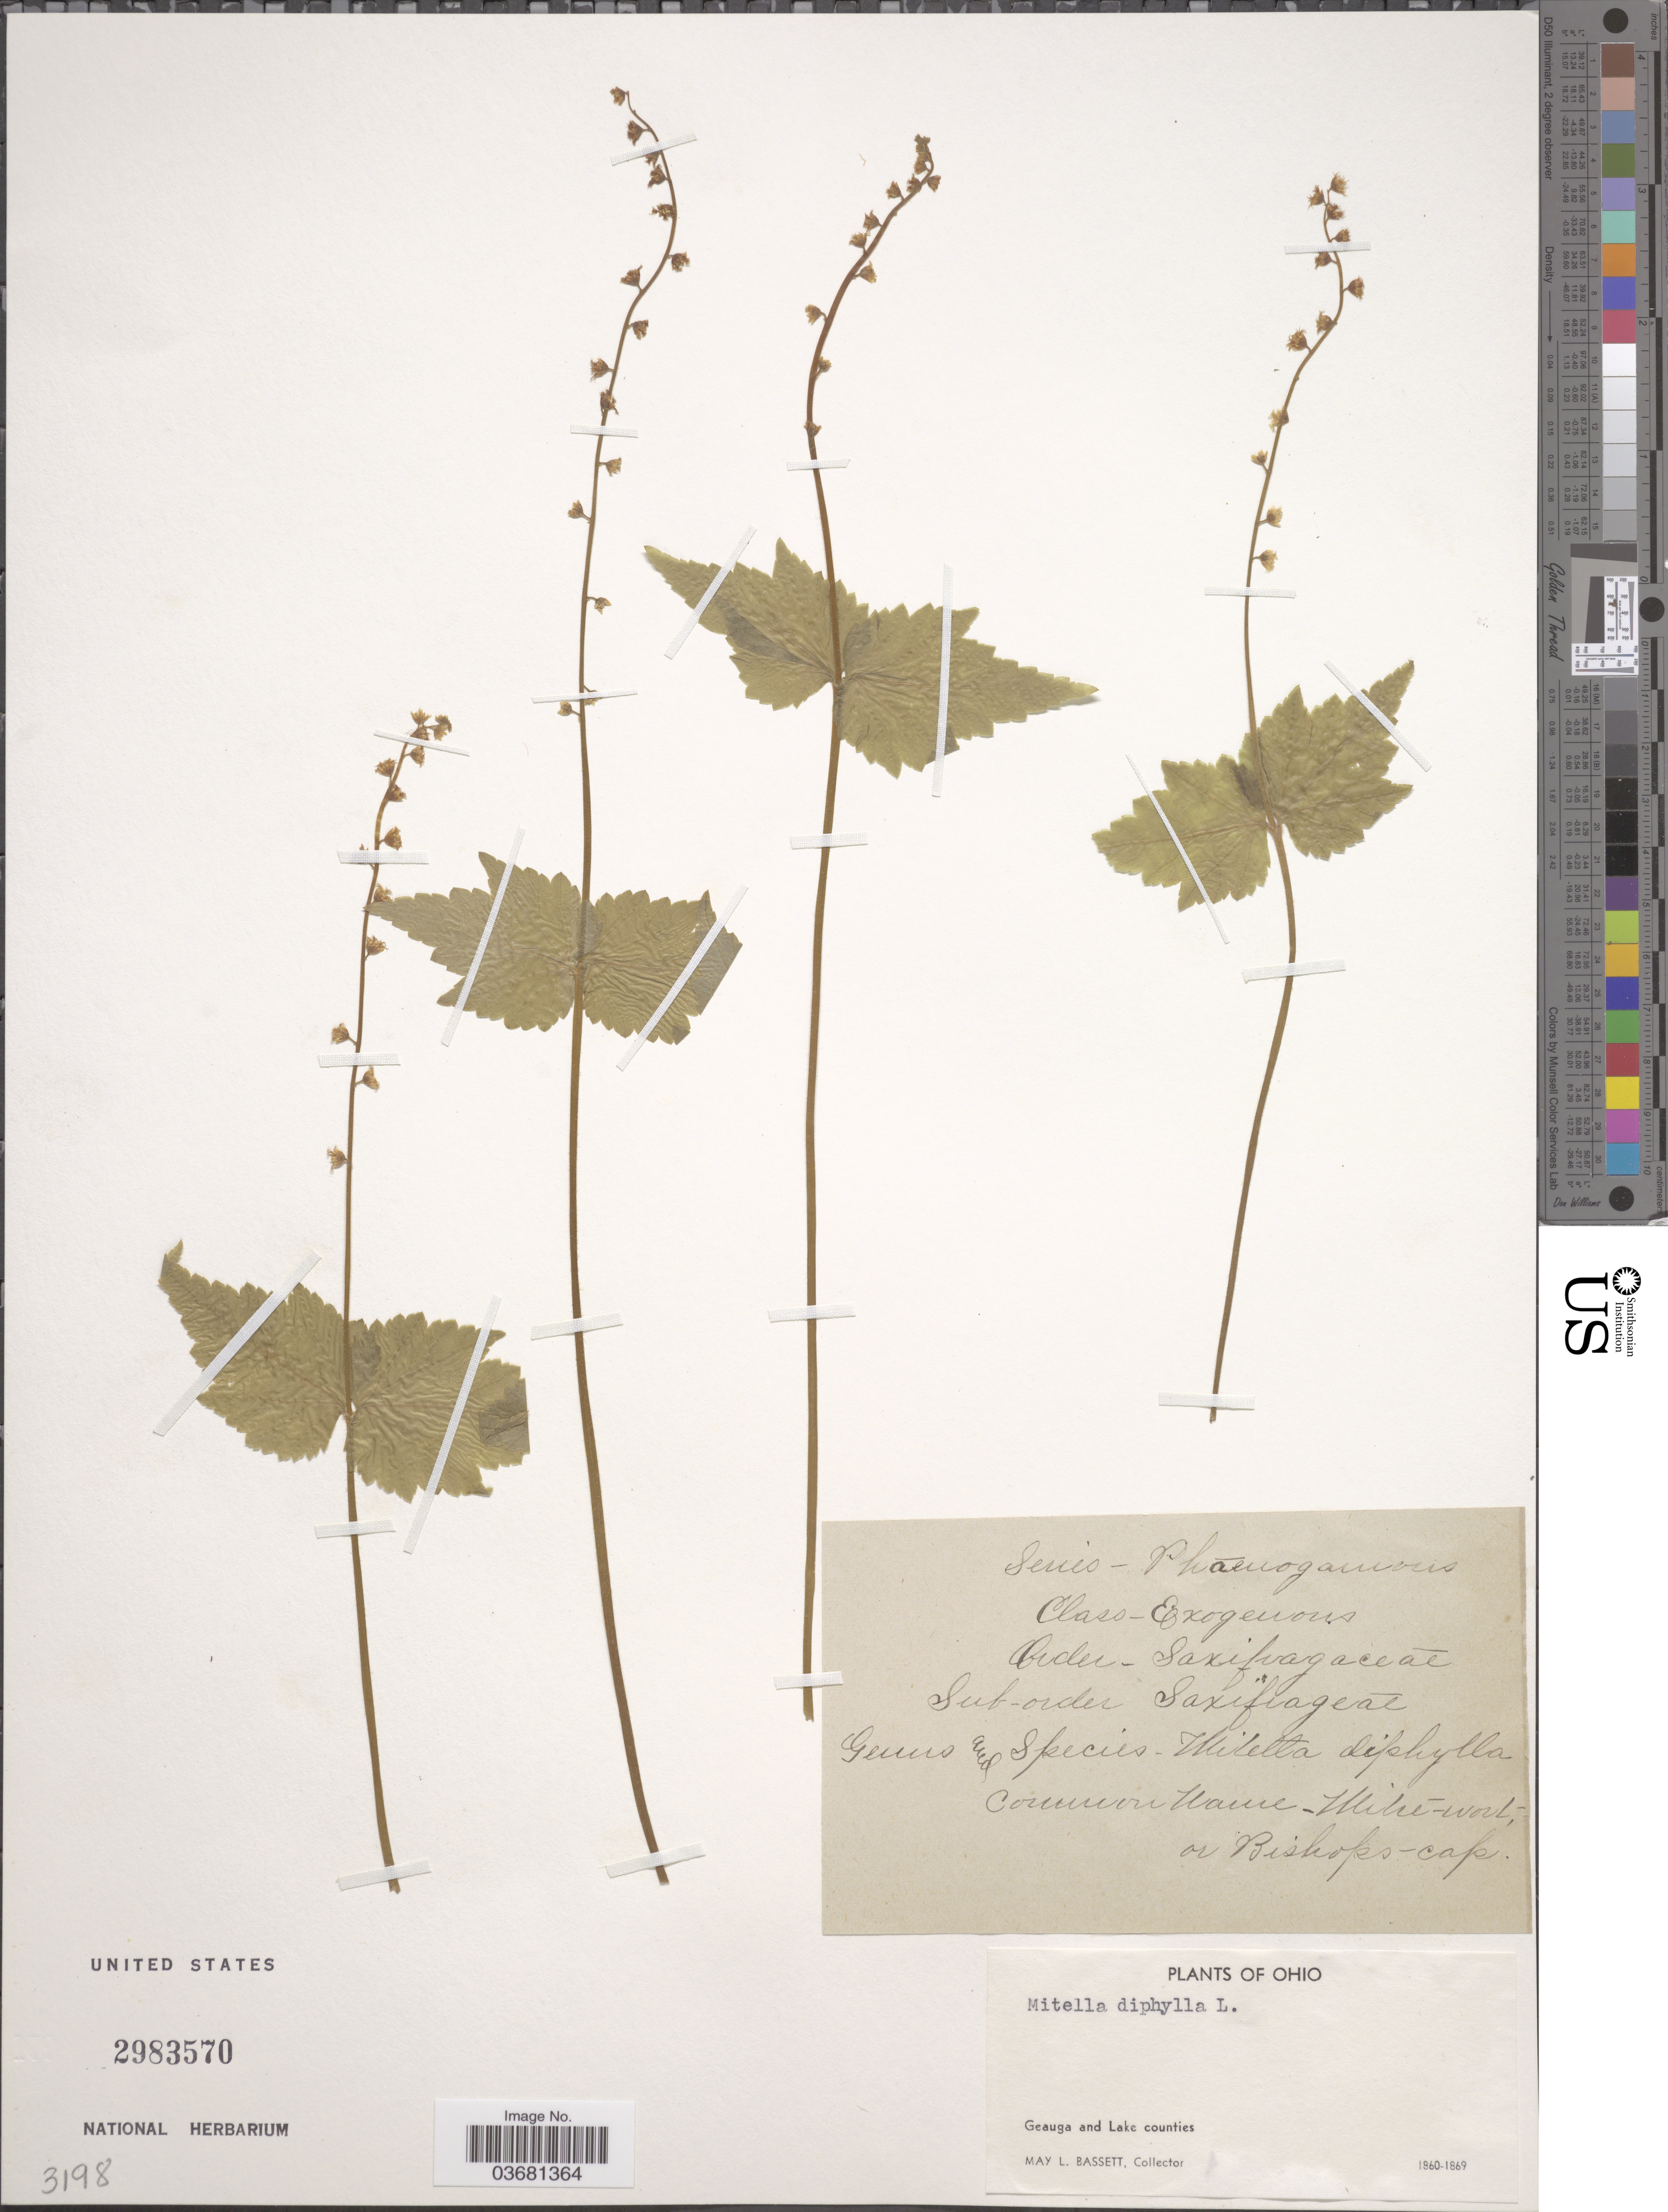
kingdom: Plantae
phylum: Tracheophyta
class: Magnoliopsida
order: Saxifragales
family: Saxifragaceae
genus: Mitella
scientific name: Mitella diphylla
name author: L.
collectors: M. L. Bassett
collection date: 1860/1869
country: United States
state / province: Ohio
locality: Geauga and Lake counties.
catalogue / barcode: US 2983570